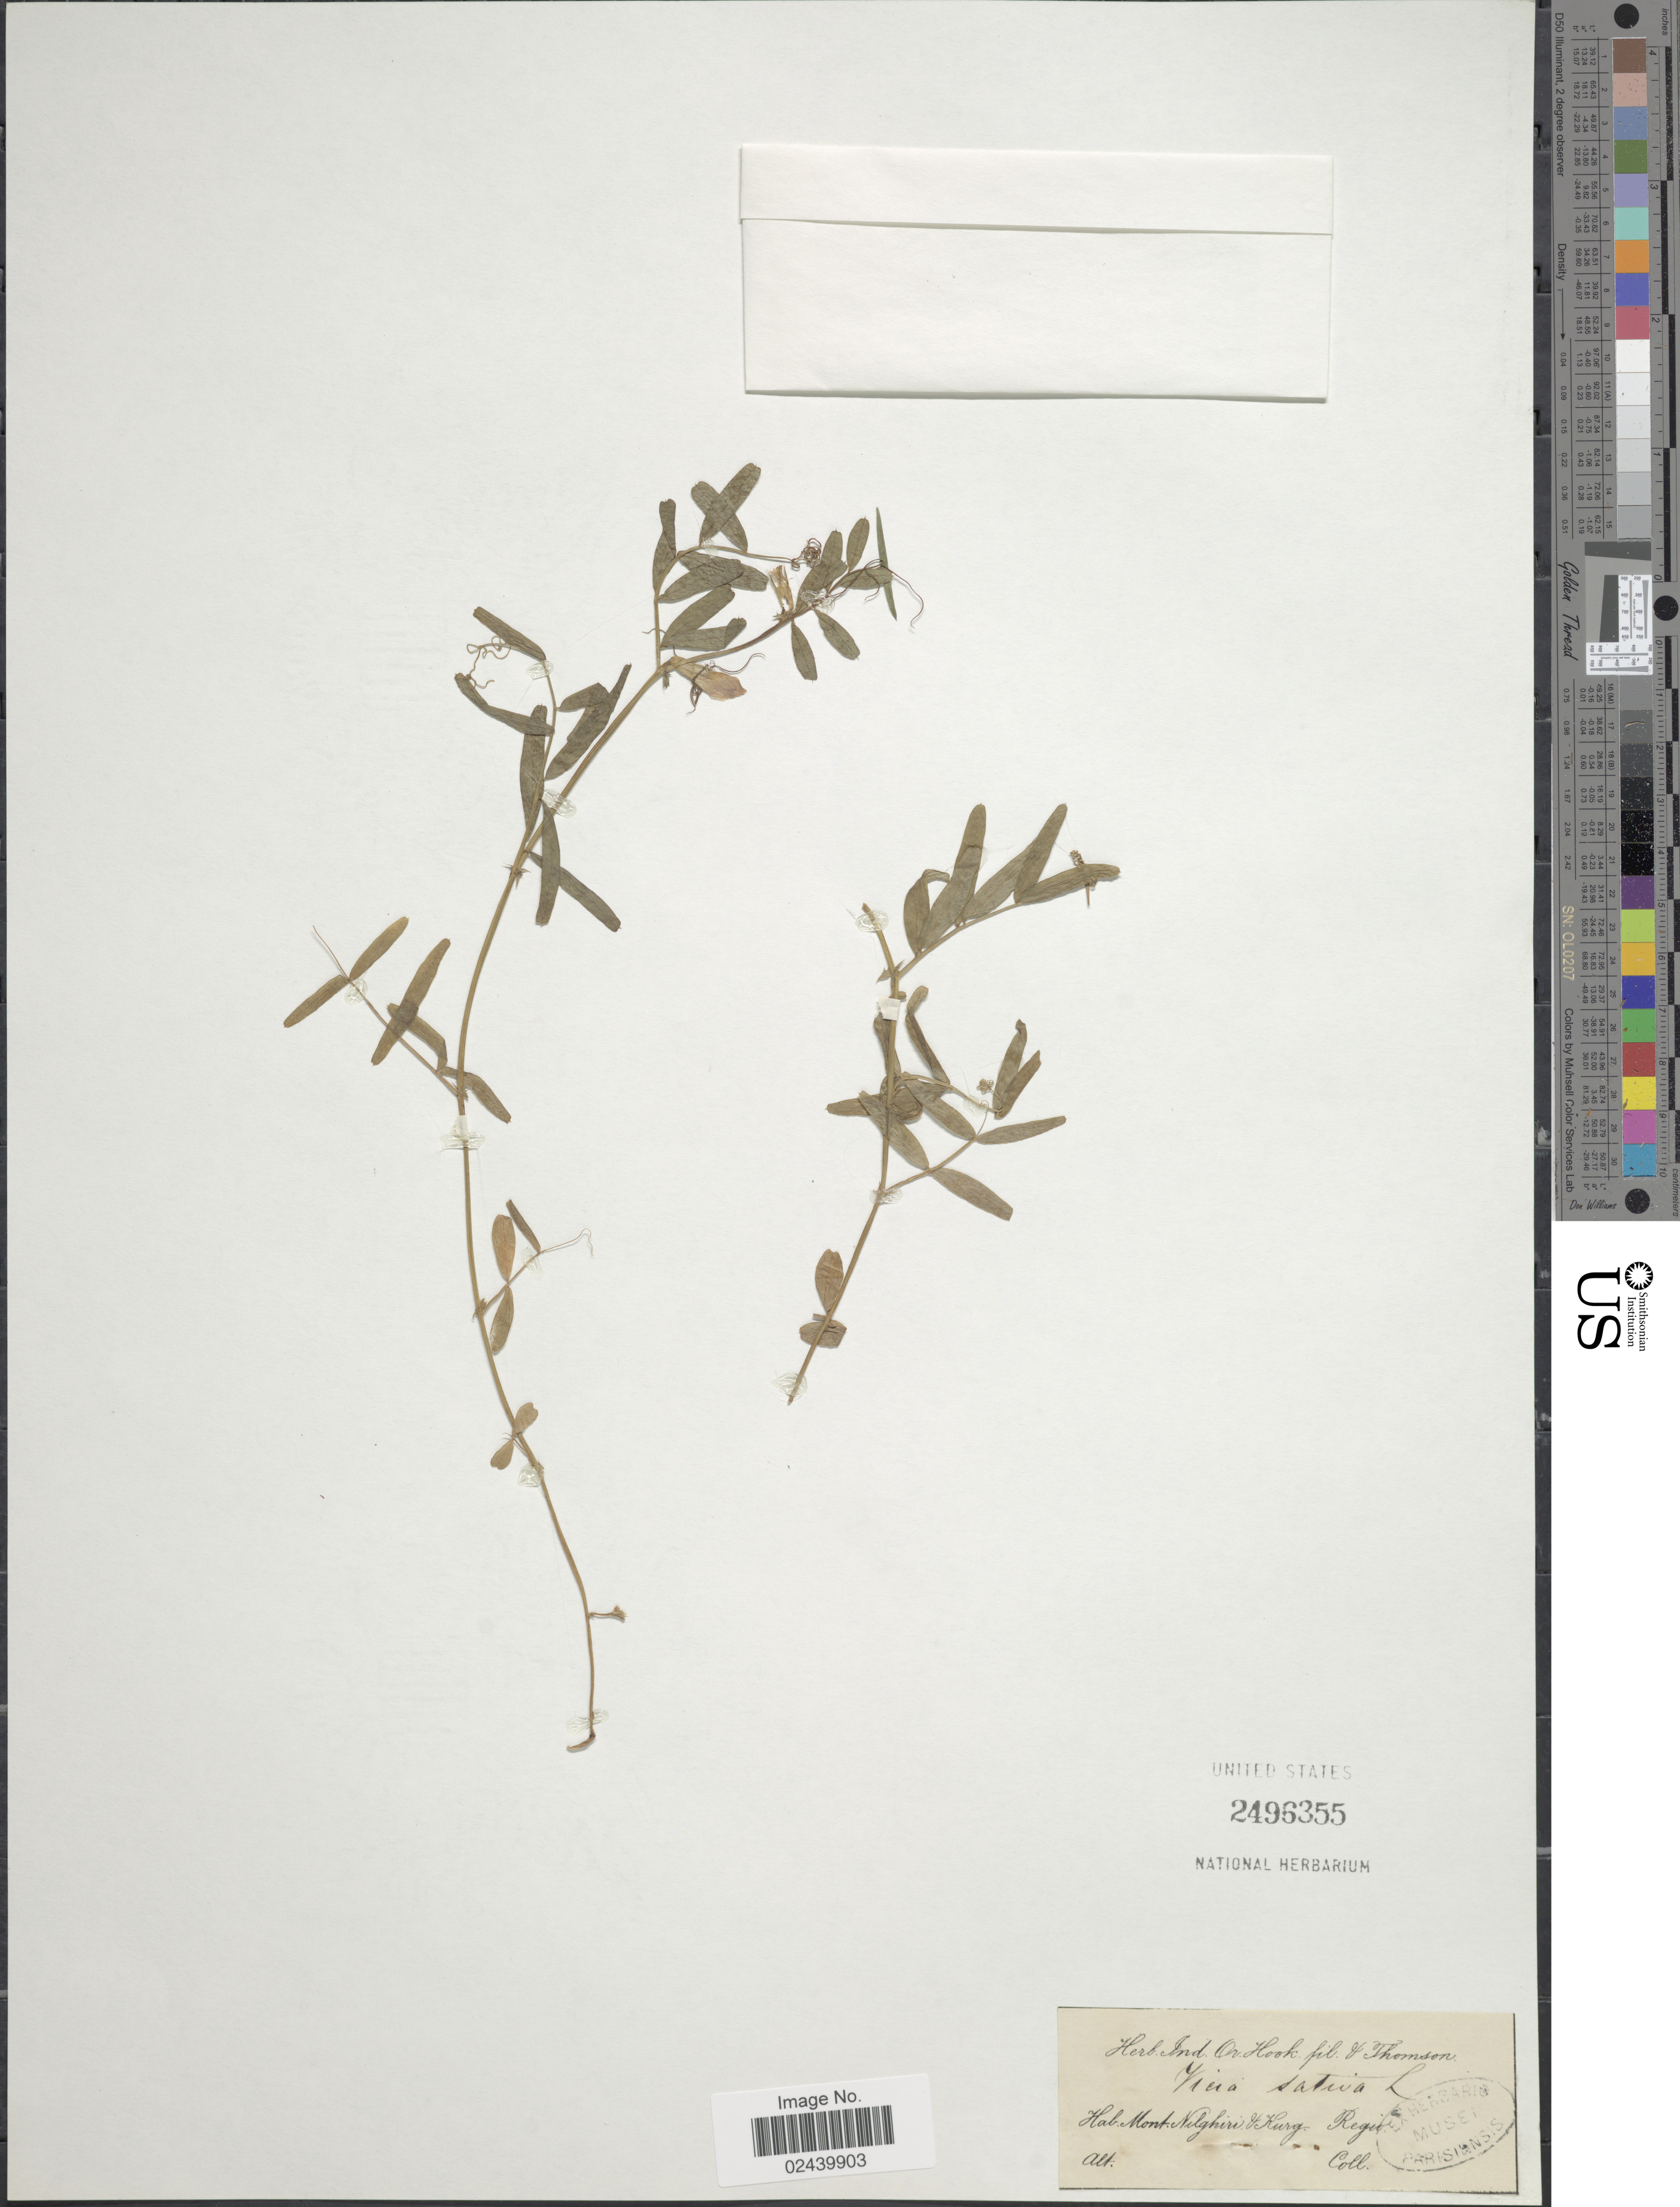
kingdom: Plantae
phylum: Tracheophyta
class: Magnoliopsida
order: Fabales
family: Fabaceae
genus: Vicia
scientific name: Vicia sativa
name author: L.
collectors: ex herb. Ind Or Hook fil & Thomson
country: India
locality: Mont Nilghiri & Kurg Regio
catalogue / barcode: US 2496355